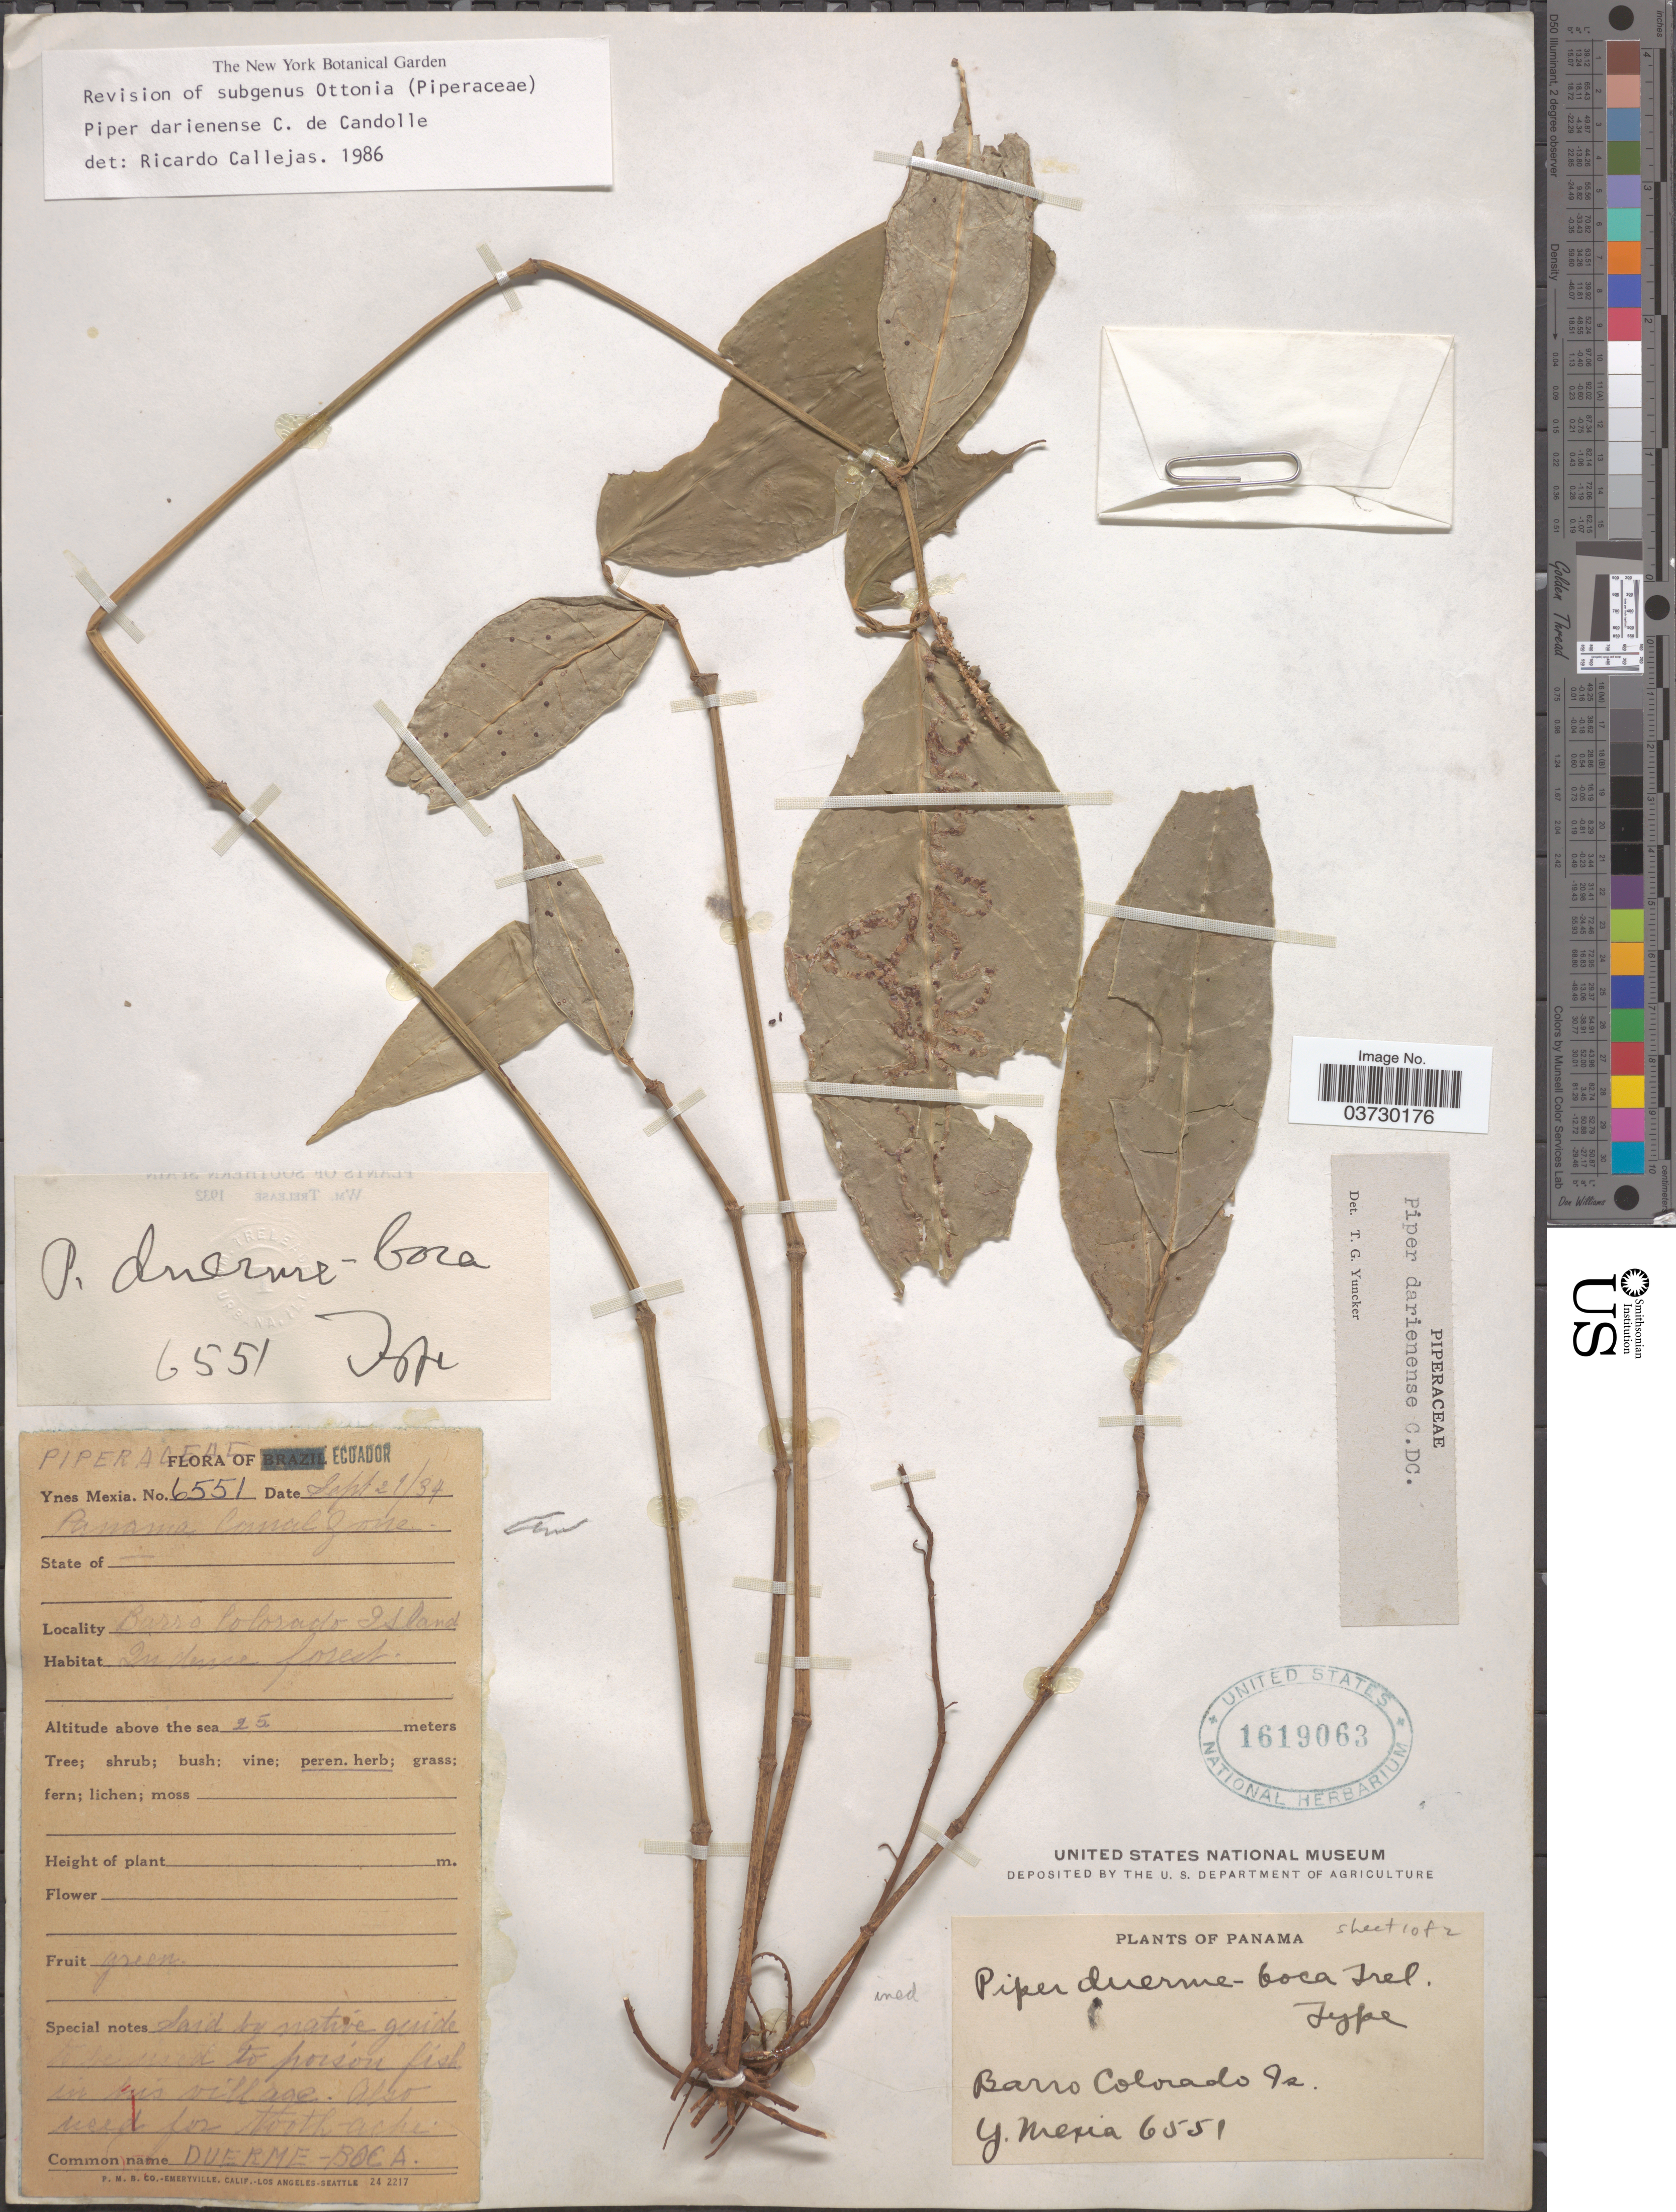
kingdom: Plantae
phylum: Tracheophyta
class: Magnoliopsida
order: Piperales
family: Piperaceae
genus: Piper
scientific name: Piper darienense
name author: C. DC.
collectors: Y. Mexia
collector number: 6551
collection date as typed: Transcribed d/m/y: 21/9/34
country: Panama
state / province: Panamá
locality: Barro Colorado Is.; dense forest.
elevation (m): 25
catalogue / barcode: US 1619063